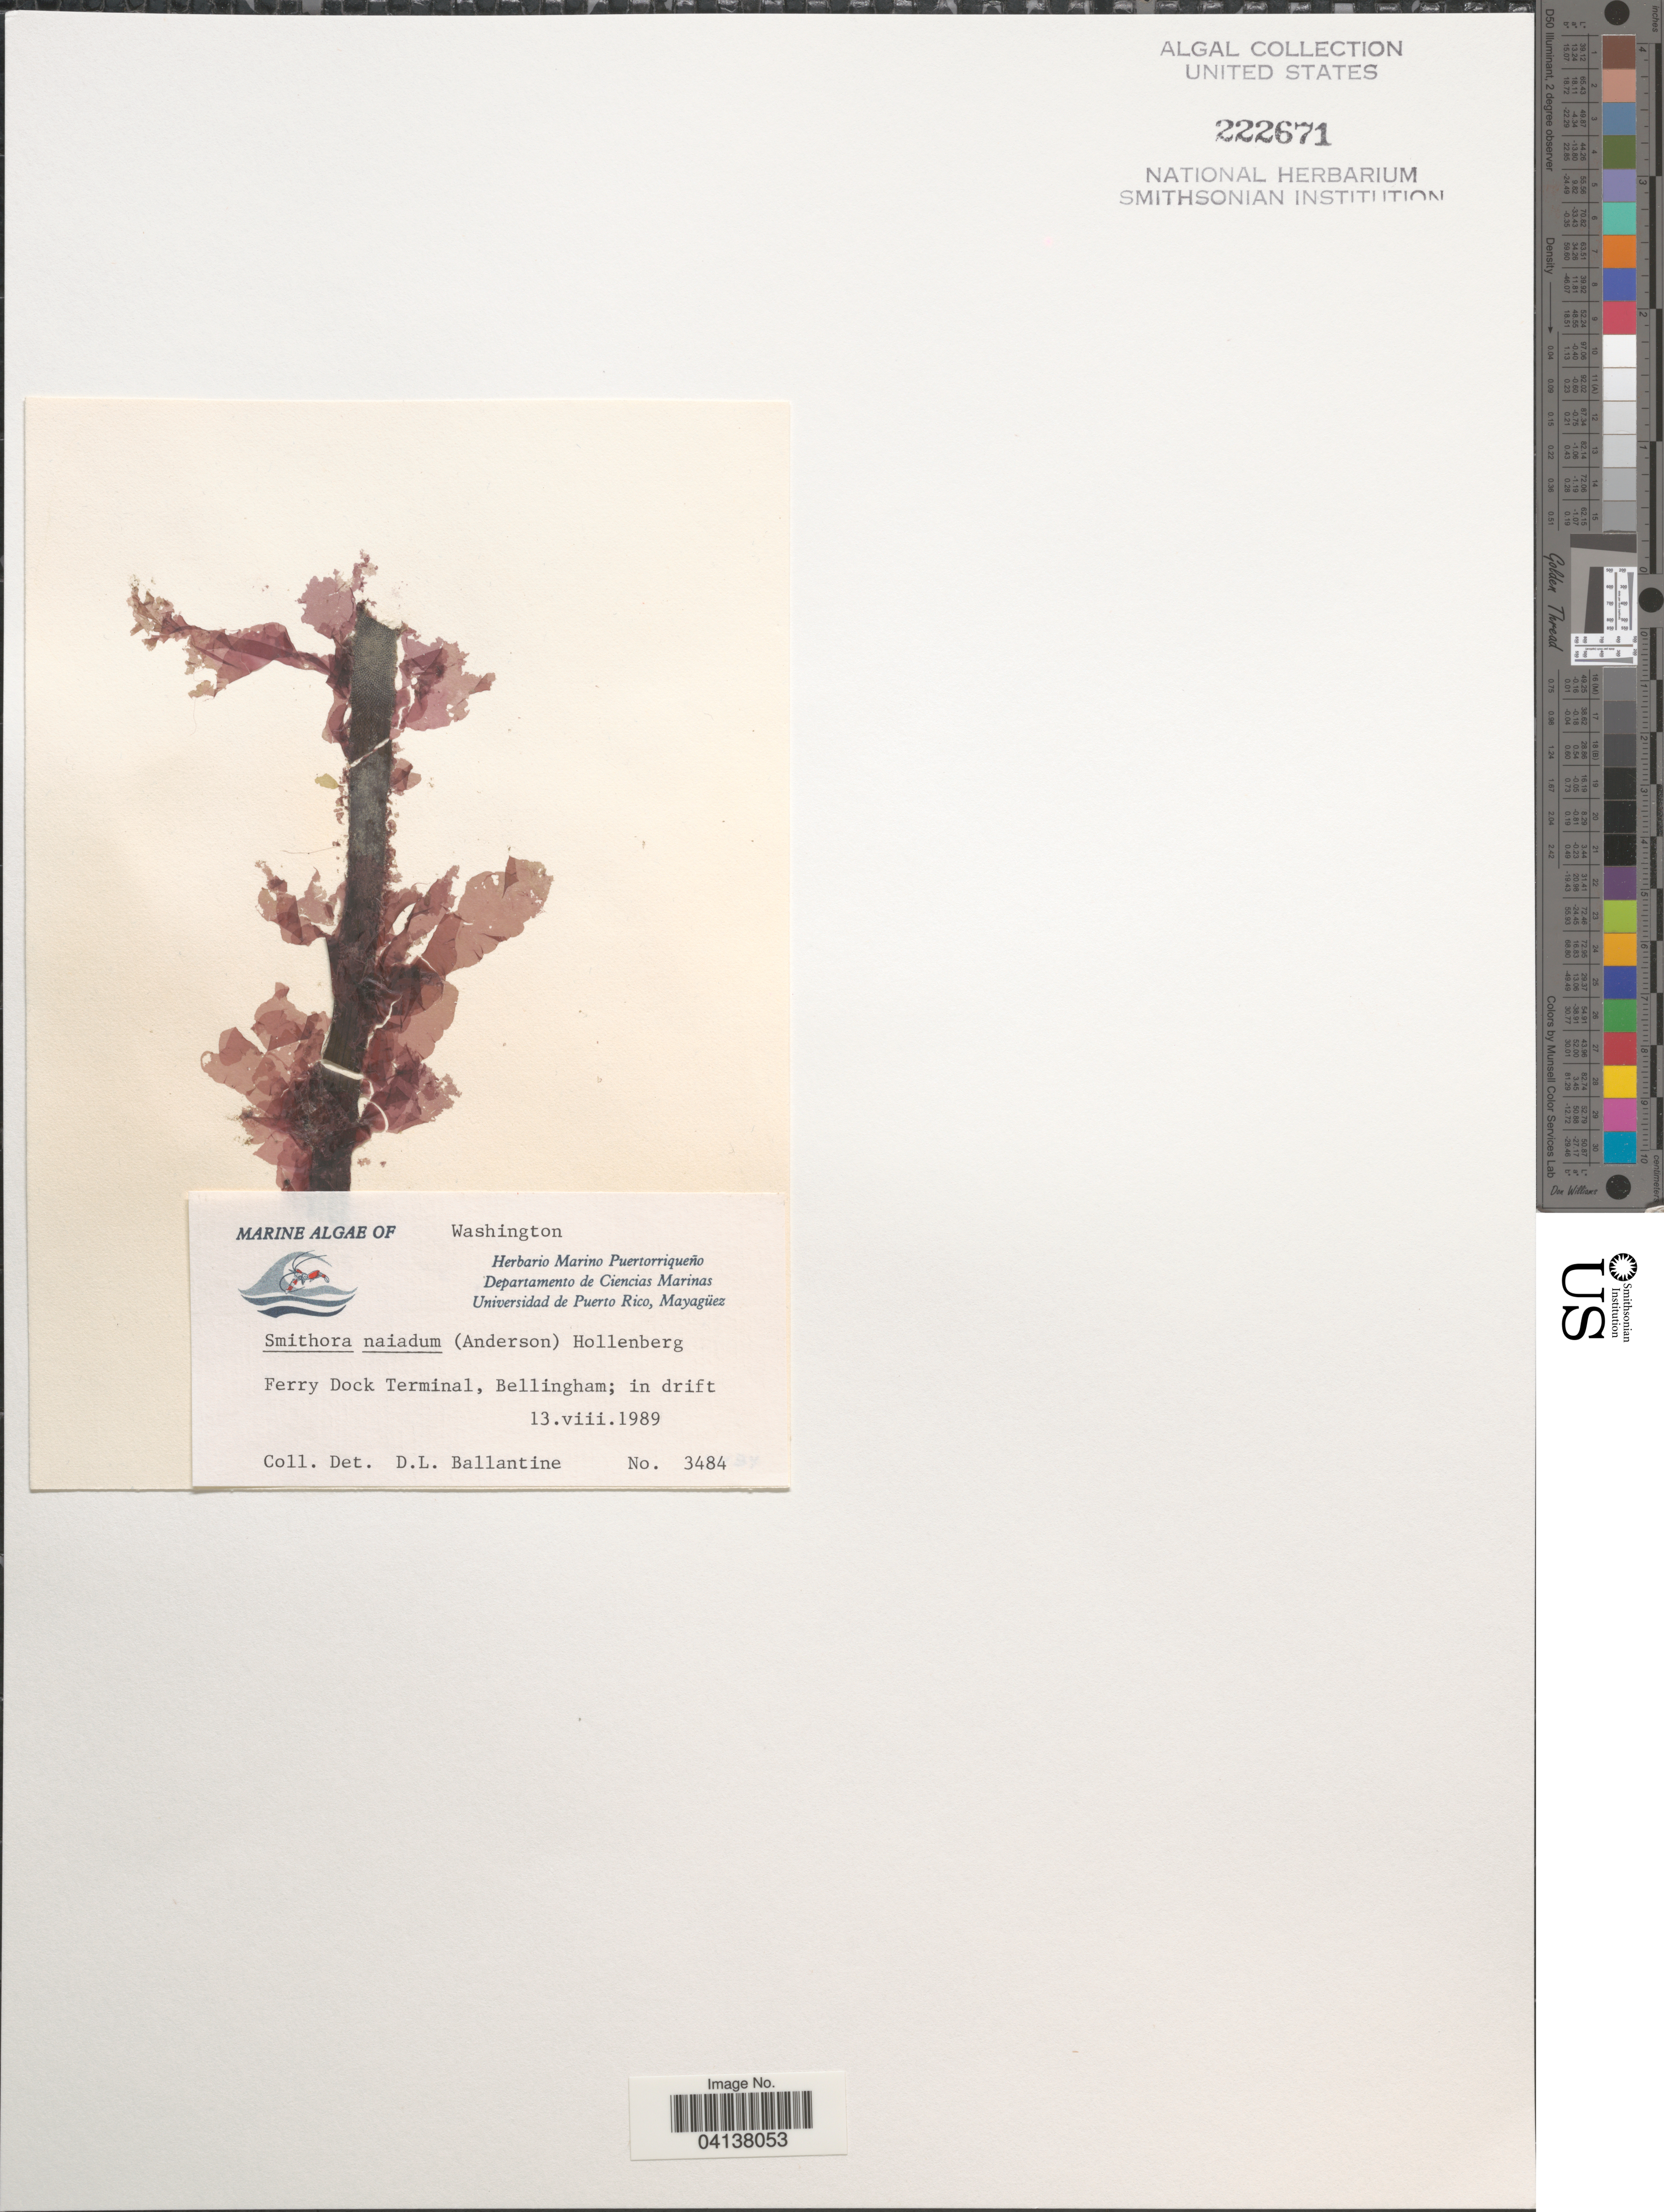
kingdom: Plantae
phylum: Rhodophyta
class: Compsopogonophyceae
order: Erythropeltidales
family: Erythrotrichiaceae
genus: Smithora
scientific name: Smithora naiadum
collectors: D.L. Ballantine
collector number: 3484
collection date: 1989-08-13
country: United States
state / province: Washington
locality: Ferry Dock Terminal, Bellingham; in drift.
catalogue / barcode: US 222671